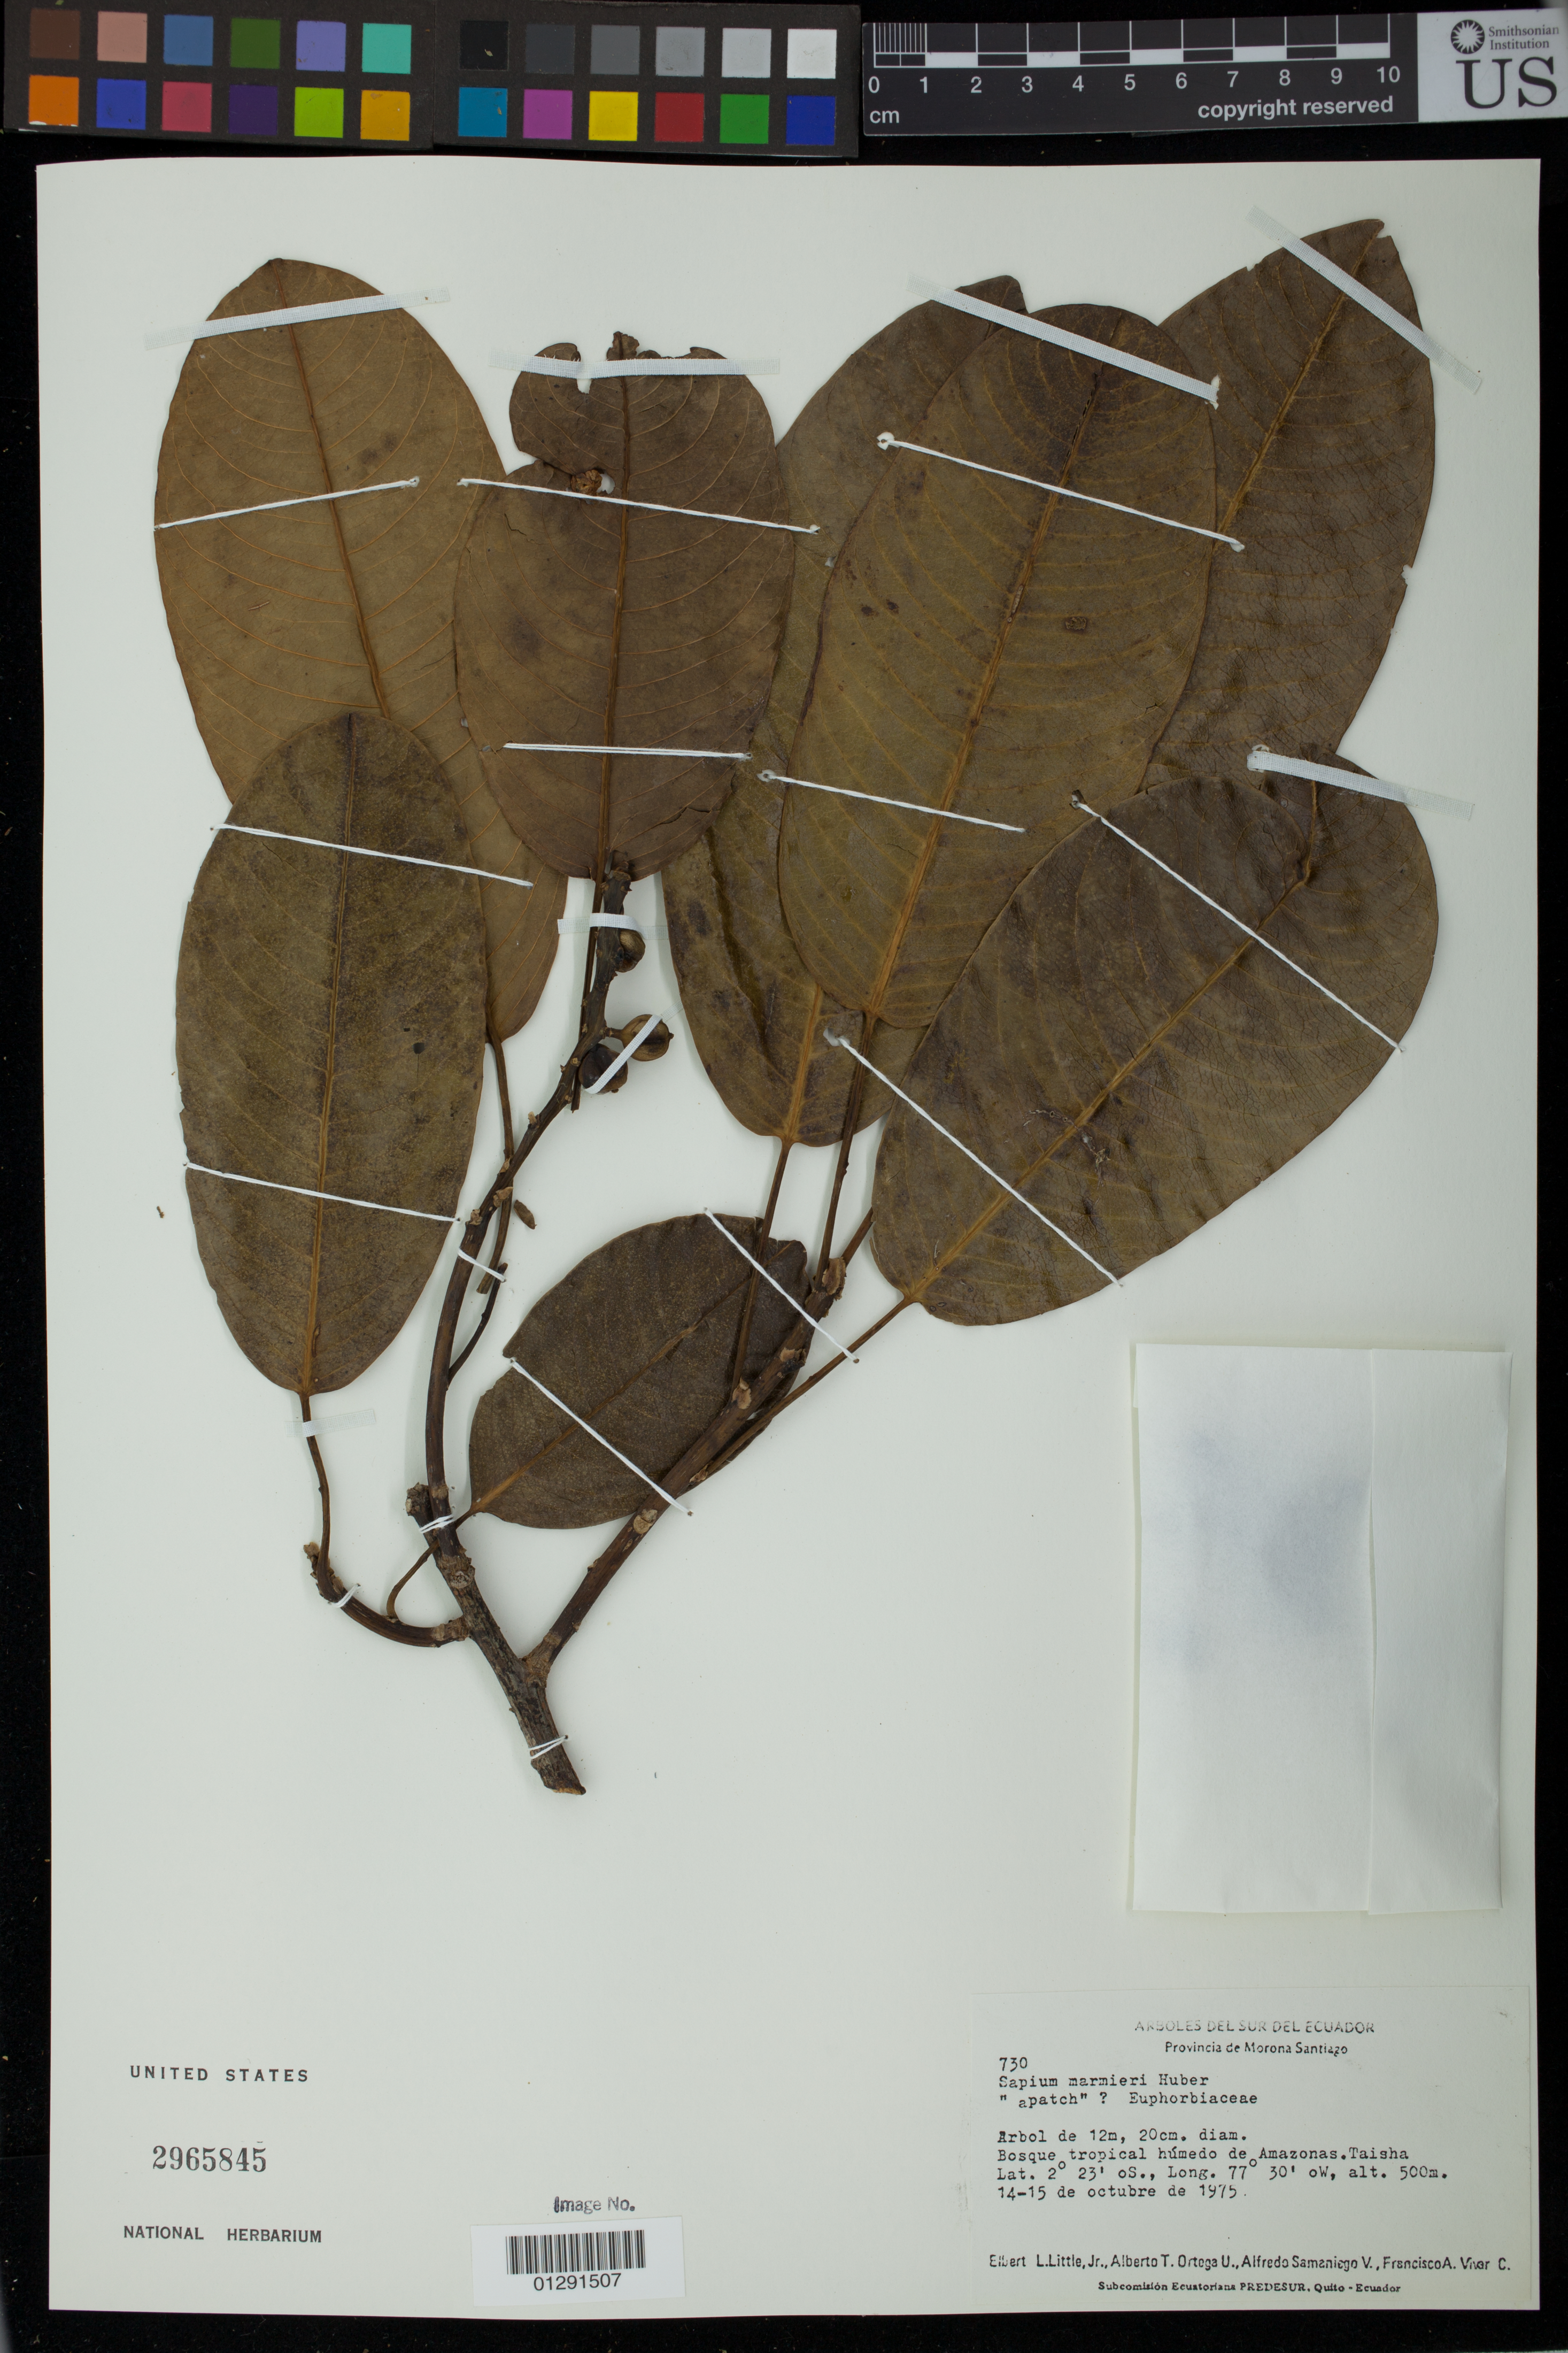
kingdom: Plantae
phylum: Tracheophyta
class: Magnoliopsida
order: Malpighiales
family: Euphorbiaceae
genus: Sapium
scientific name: Sapium marmieri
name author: Huber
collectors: E. L. Little, A. T. Ortega U., A. V. Samaniego & F. A. Vivar C.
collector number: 730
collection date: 1975-10-14/1975-10-15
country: Ecuador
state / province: Morona-Santiago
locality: Taisha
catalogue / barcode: US 2965845